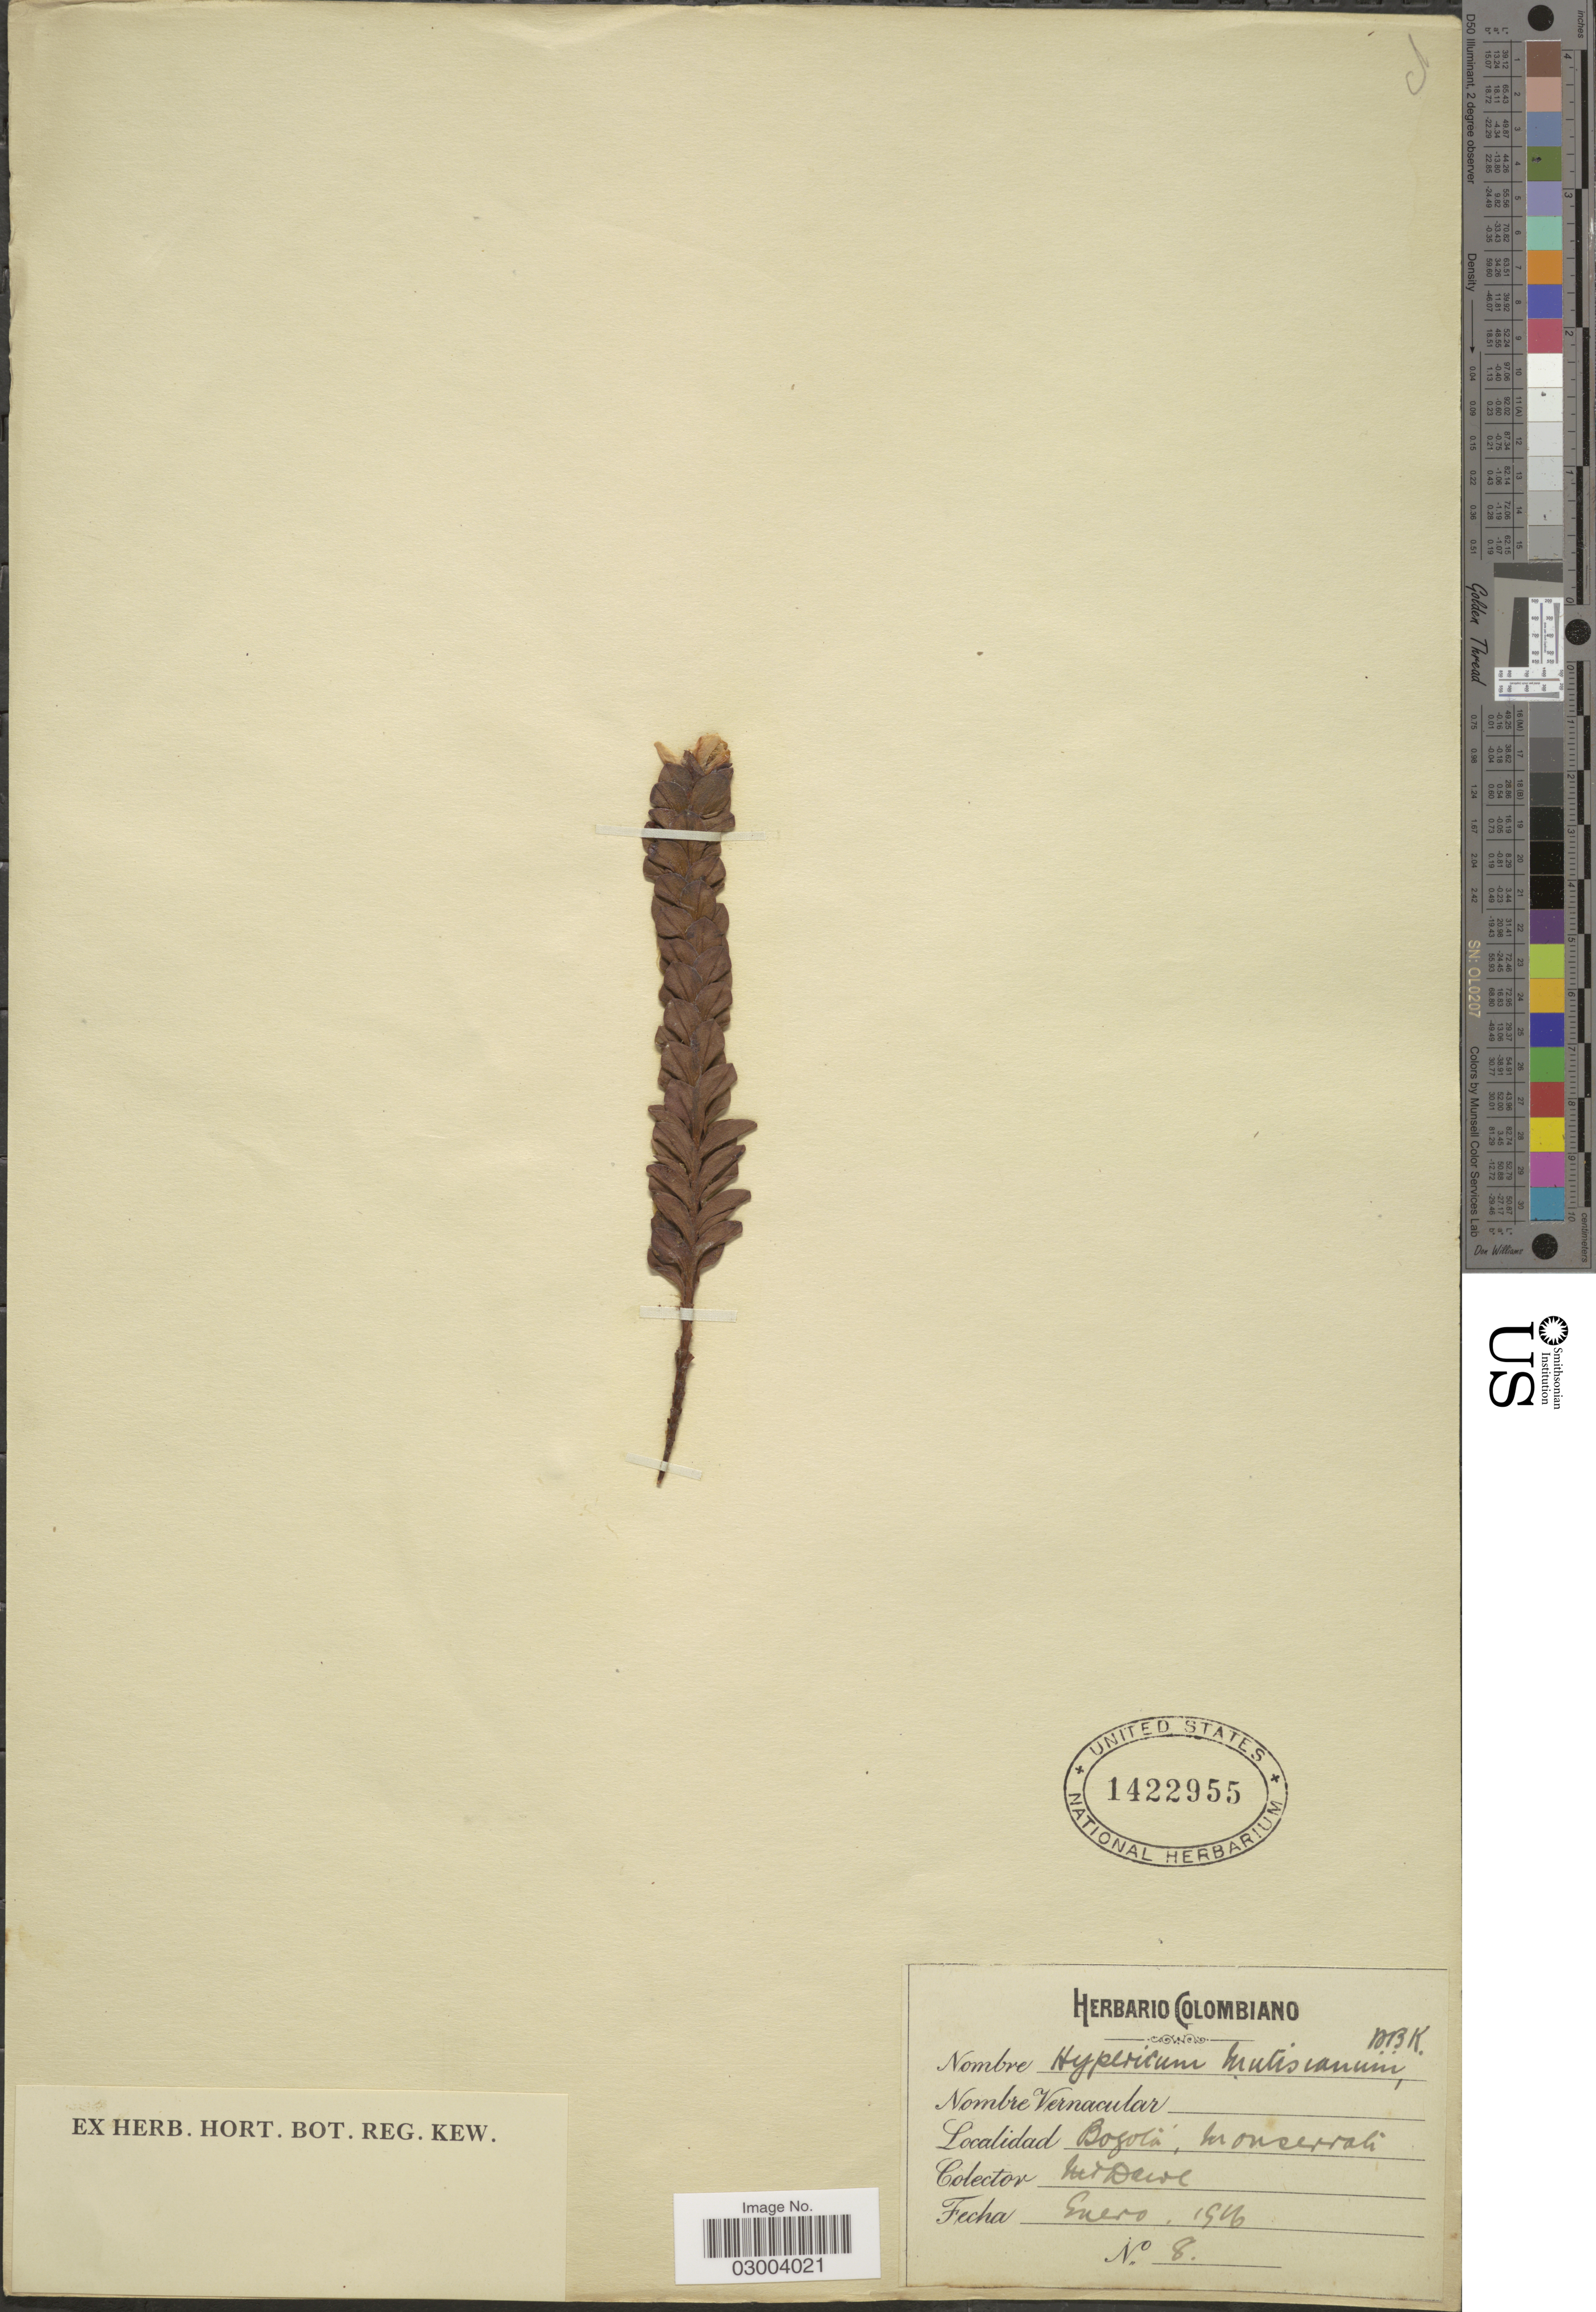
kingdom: Plantae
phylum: Tracheophyta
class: Magnoliopsida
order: Malpighiales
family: Hypericaceae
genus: Hypericum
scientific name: Hypericum mexicanum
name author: L.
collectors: M. T. Dawe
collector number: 8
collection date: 1916-01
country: Colombia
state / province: Bogota D.C.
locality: Bogotá, Monserrati.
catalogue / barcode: US 1422955